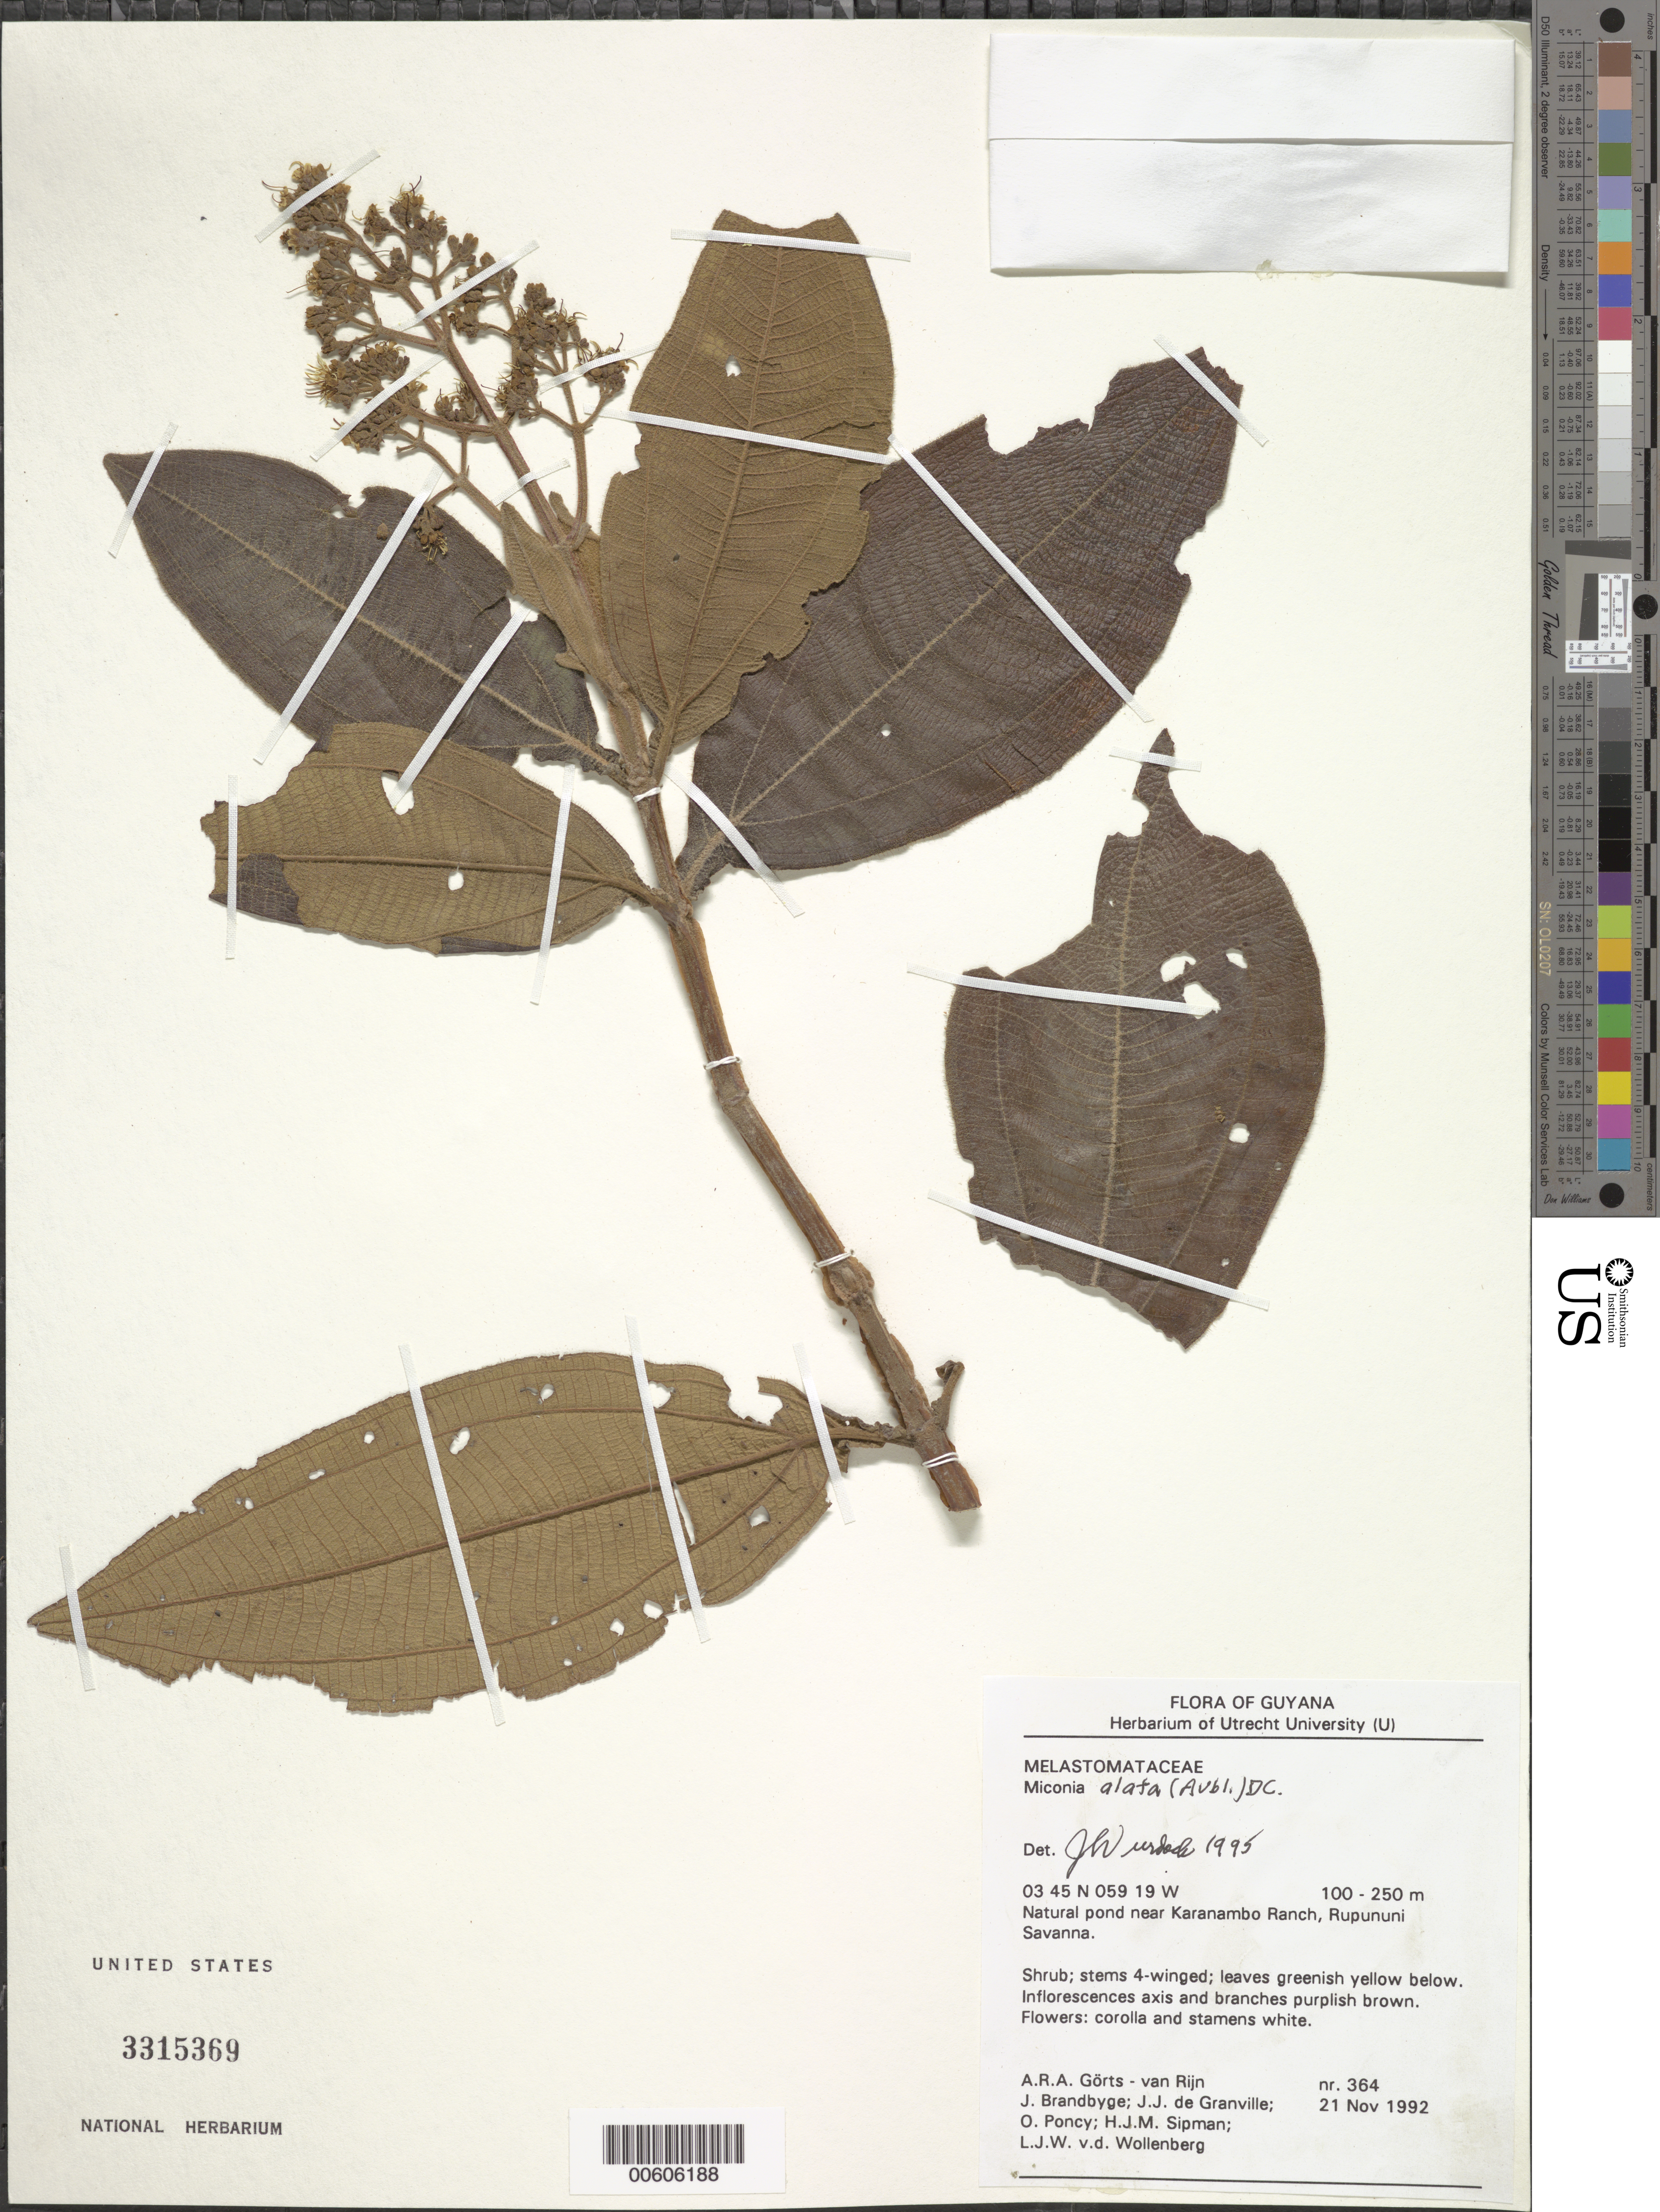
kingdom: Plantae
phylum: Tracheophyta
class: Magnoliopsida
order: Myrtales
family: Melastomataceae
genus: Miconia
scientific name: Miconia alata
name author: (Aubl.) DC.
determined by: Wurdack, John J., (US), US (UNITED STATES)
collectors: A. .R. A. Görts-van Rijn, J. Brandbyge, J.-J. de Granville, O. Poncy, H. J. M. Sipman & L. van der Wollenberg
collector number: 364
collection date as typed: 21-Nov-92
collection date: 1992-11-21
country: Guyana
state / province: U. Takutu-U. Essequibo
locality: Karanambo Ranch, Rupununi Savanna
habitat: Natural pond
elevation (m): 100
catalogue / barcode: US 3315369